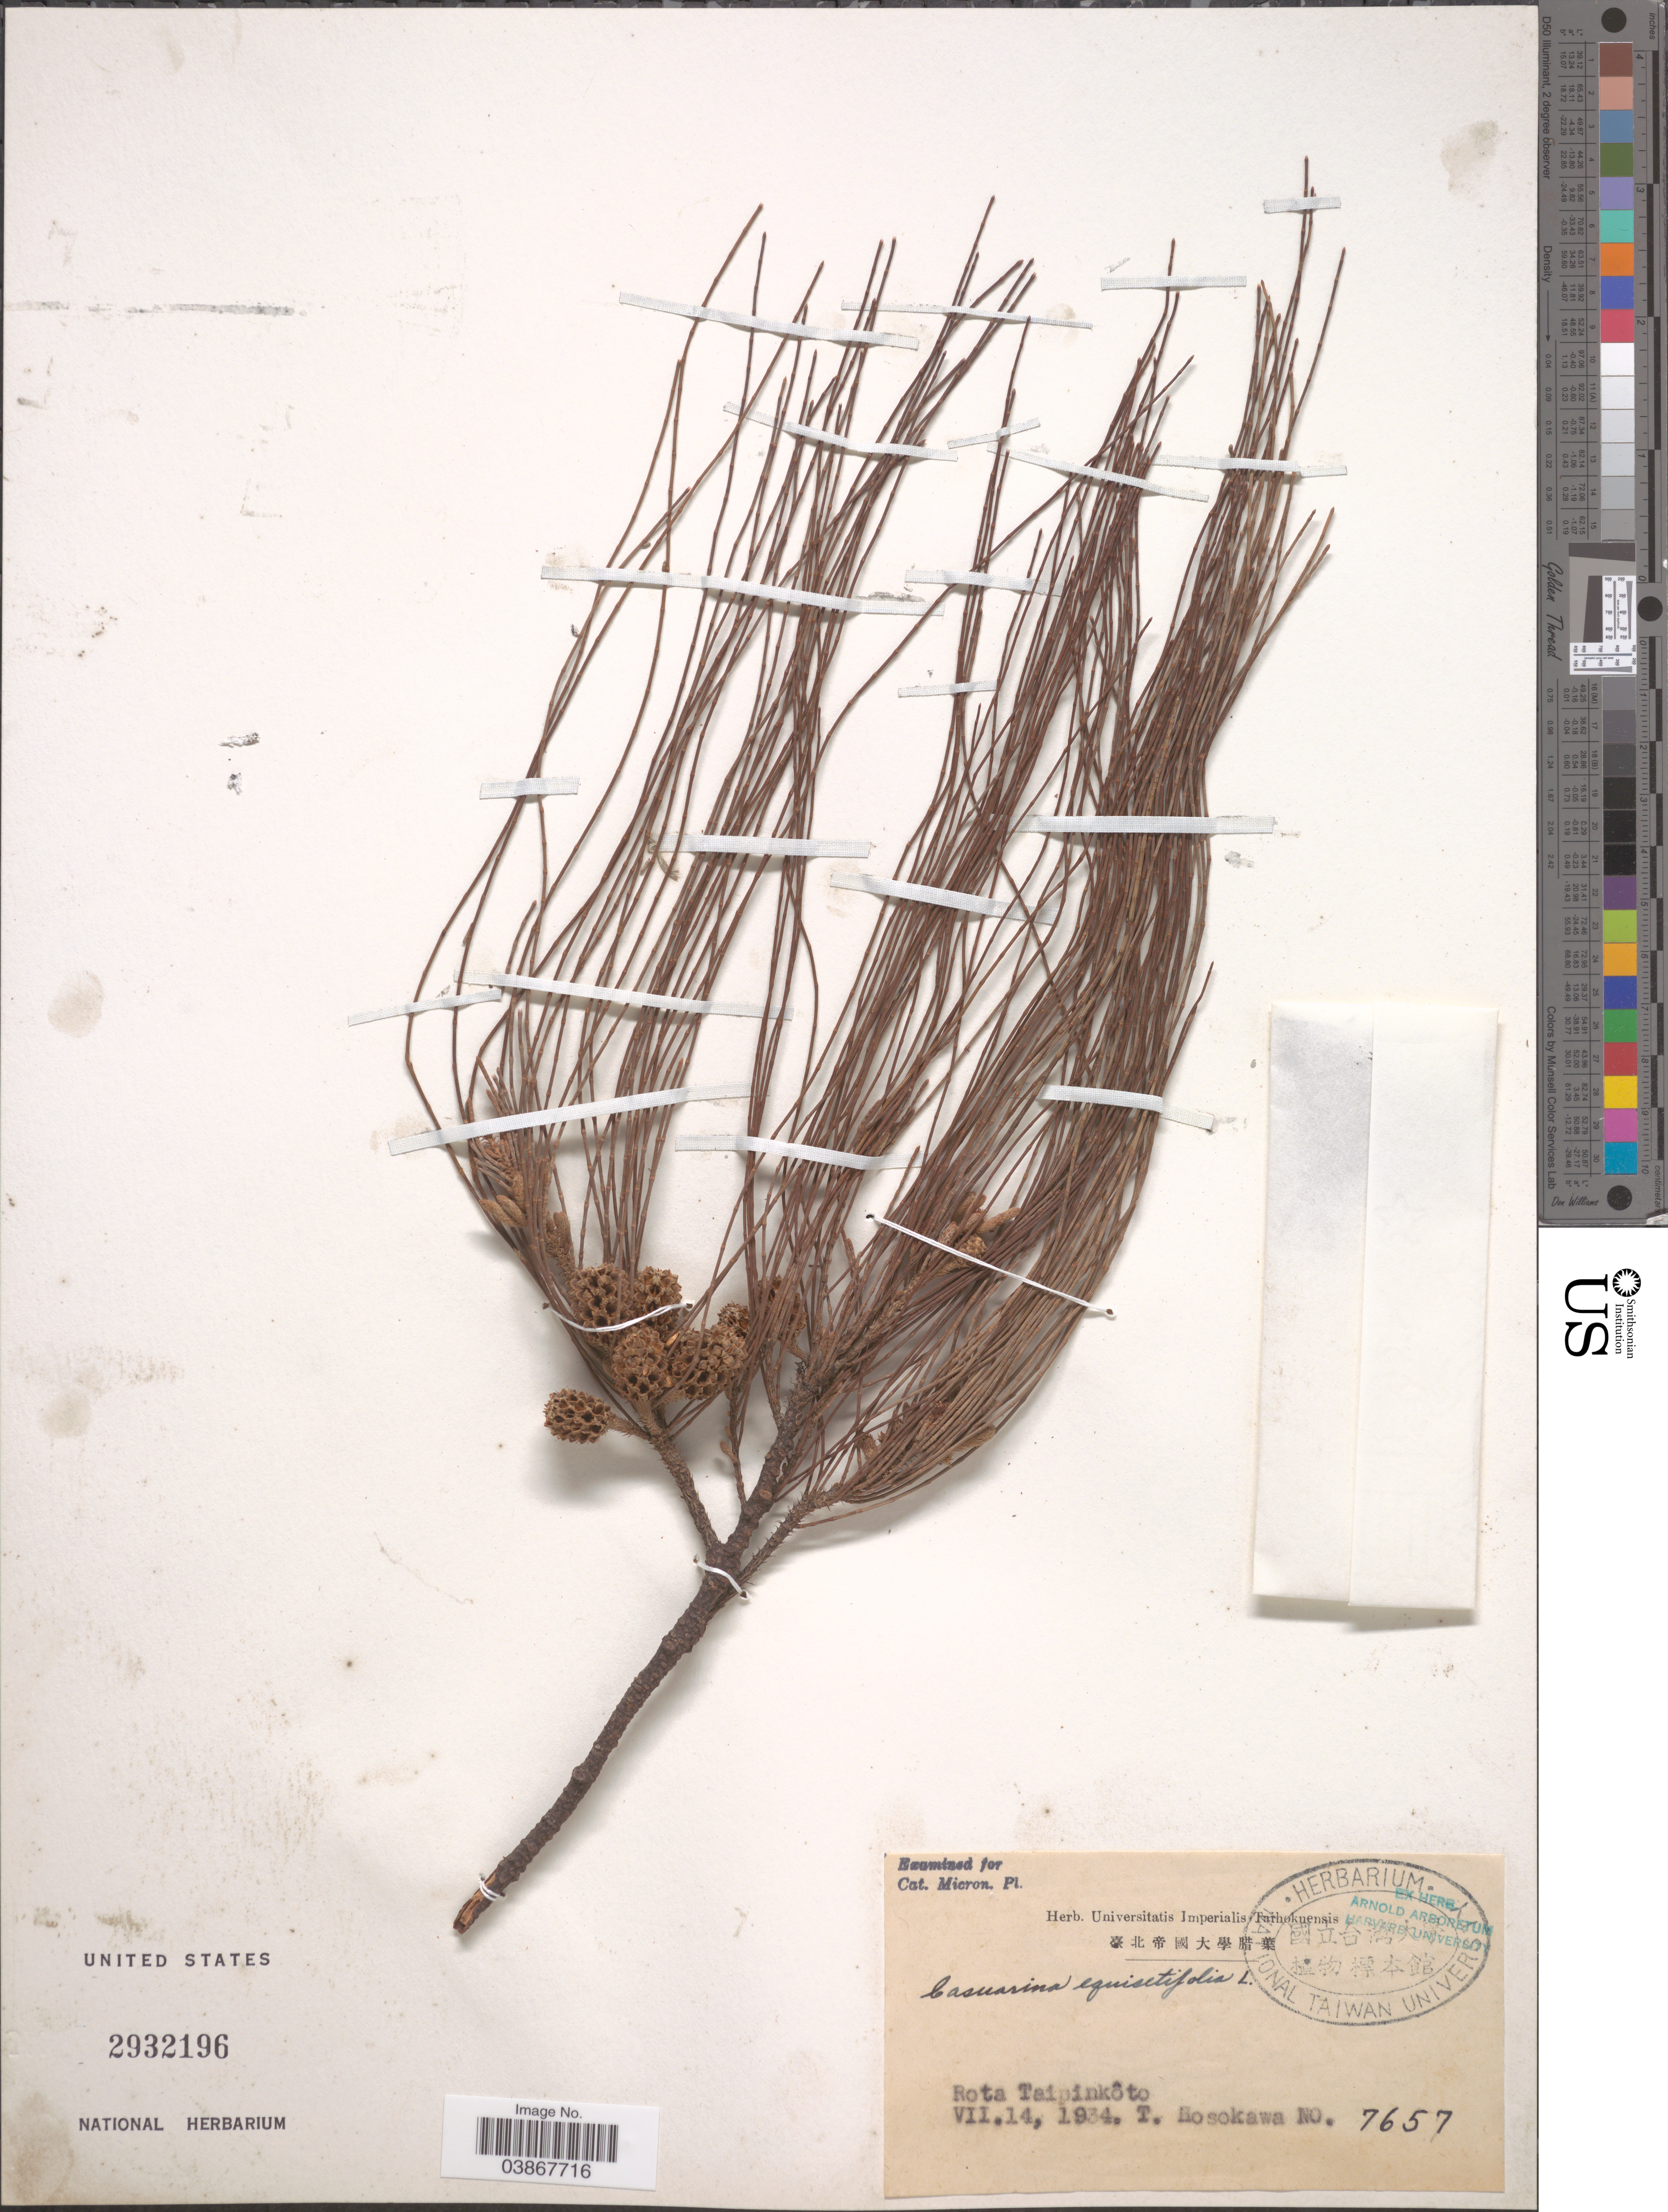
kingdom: Plantae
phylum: Tracheophyta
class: Magnoliopsida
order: Fagales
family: Casuarinaceae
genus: Casuarina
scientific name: Casuarina equisetifolia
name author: L.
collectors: T. Hosokawa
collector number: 7657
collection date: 1934-07-14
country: Northern Mariana Islands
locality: Rota Taipinkôto.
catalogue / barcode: US 2932196